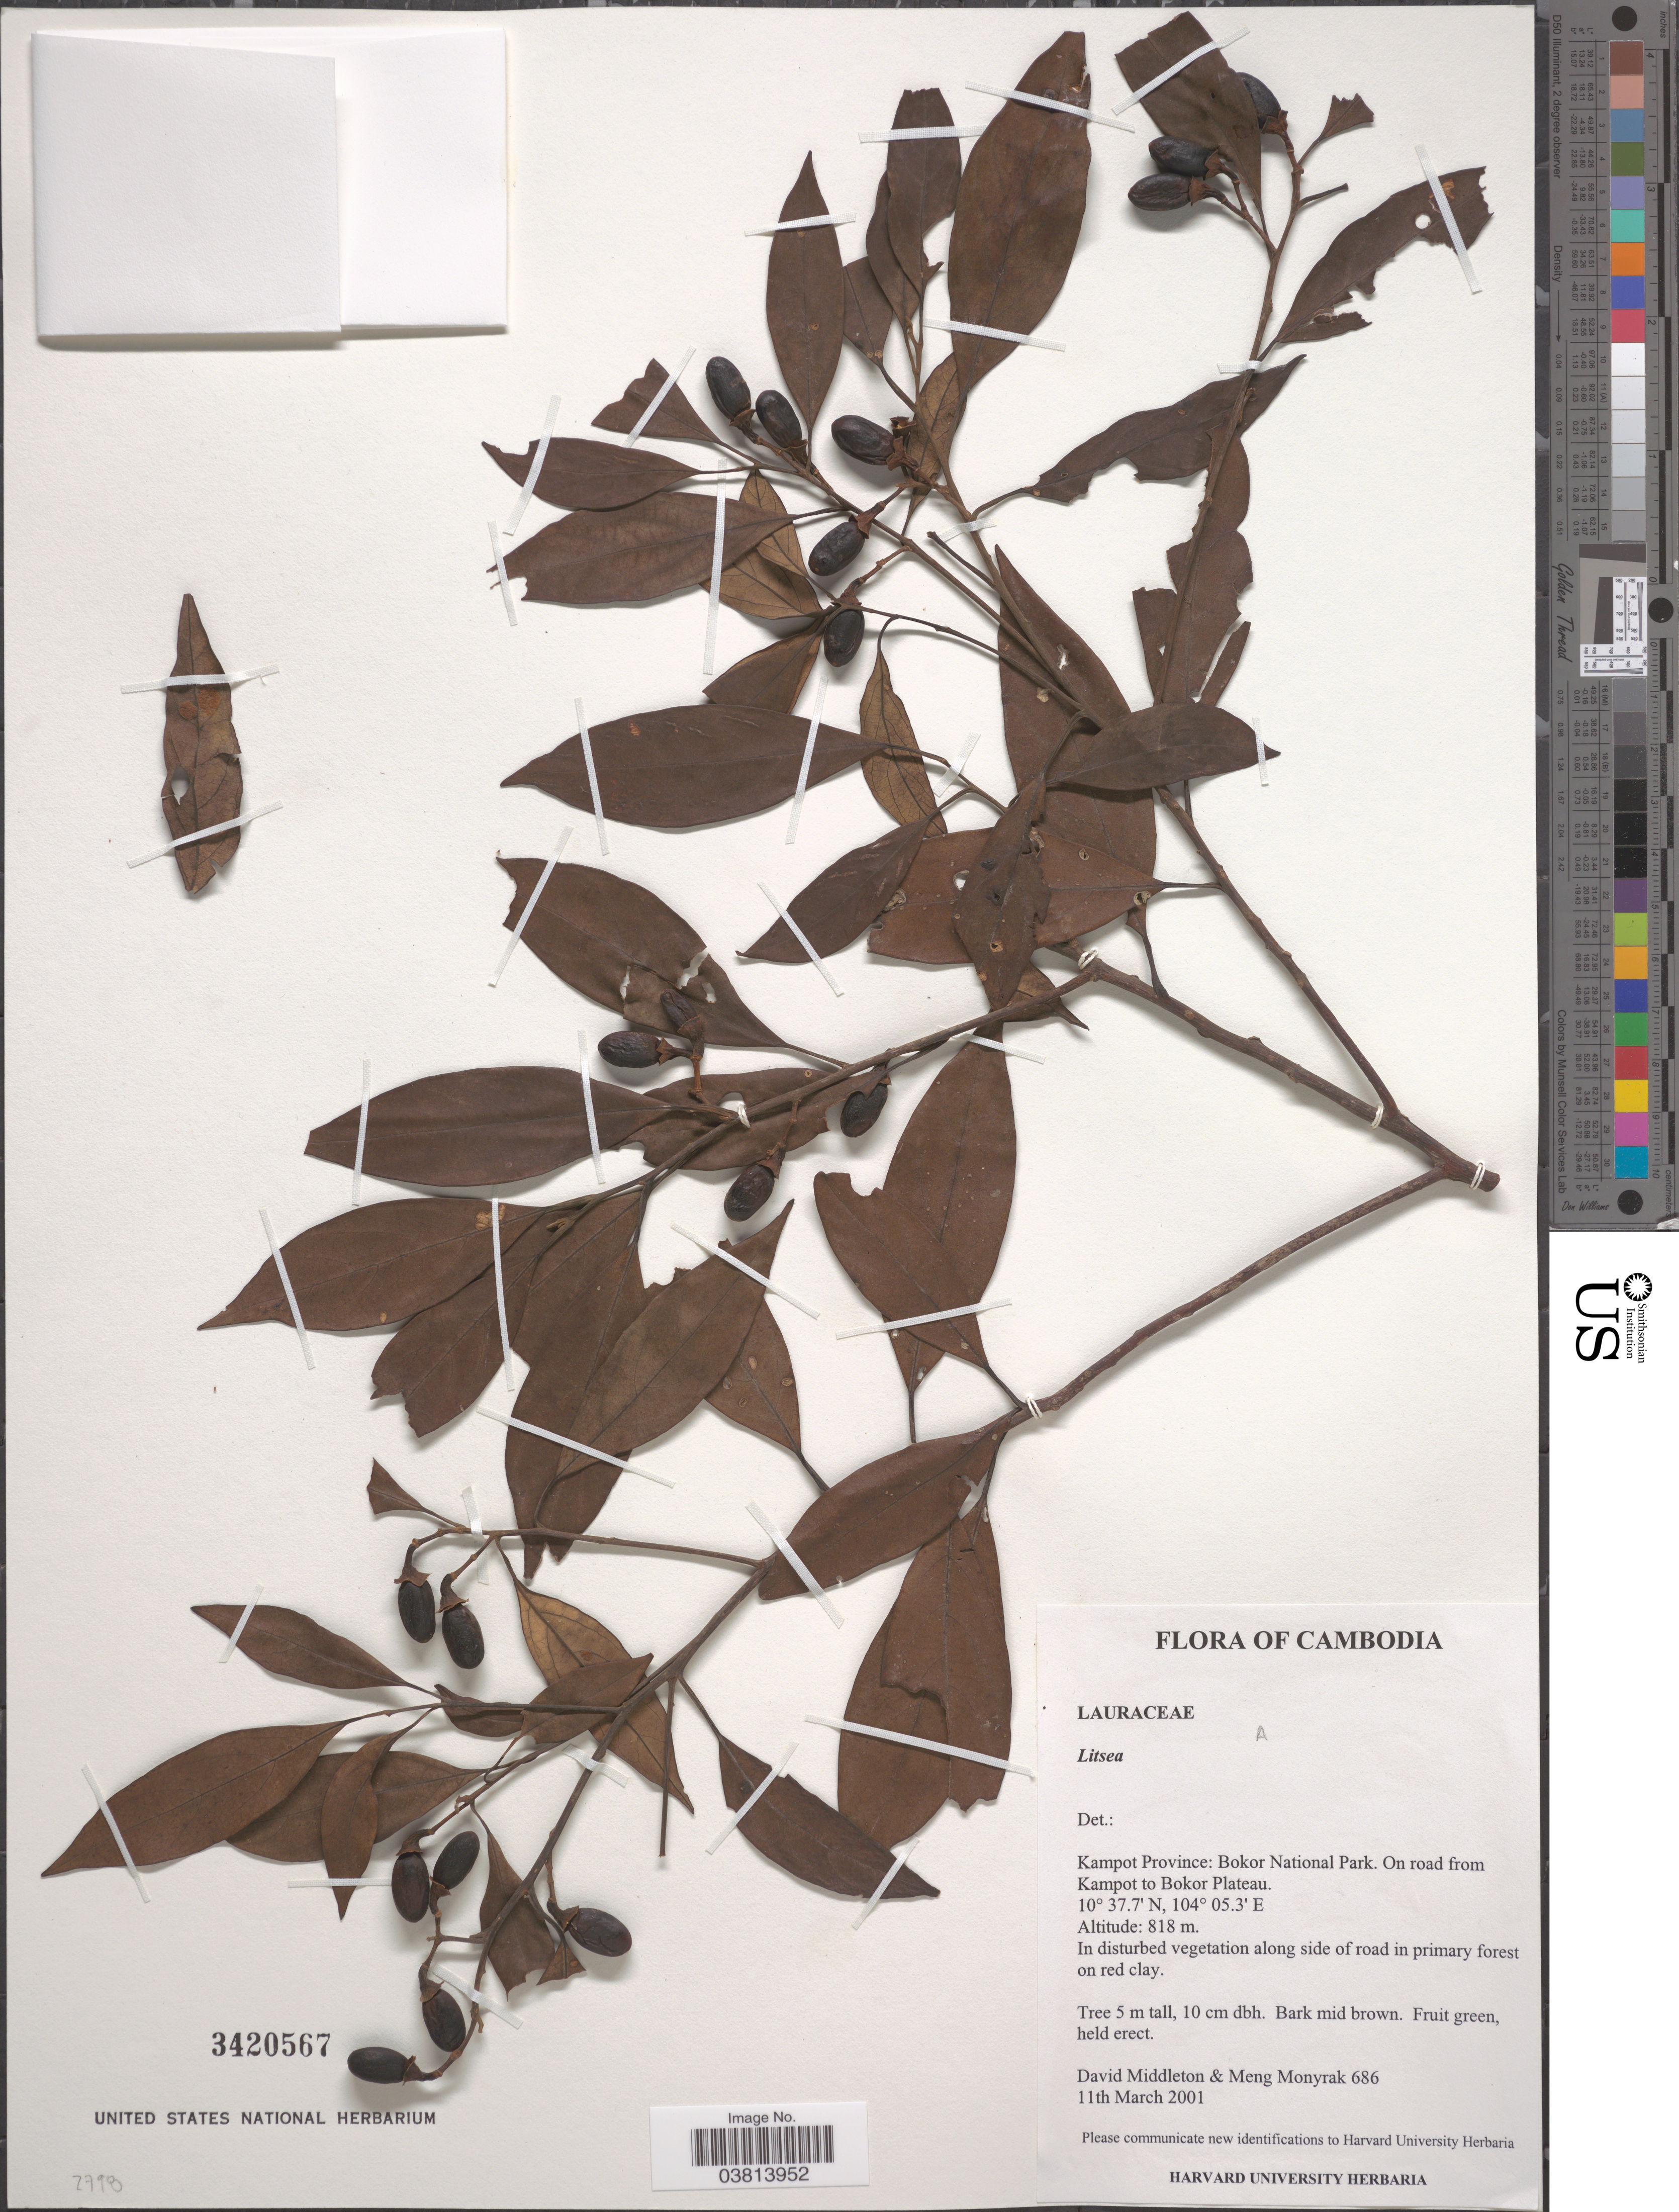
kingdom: Plantae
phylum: Tracheophyta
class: Magnoliopsida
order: Laurales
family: Lauraceae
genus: Litsea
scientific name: Litsea sp.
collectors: D. J. Middleton & M. Monyrak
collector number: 686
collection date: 2001-03-11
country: Cambodia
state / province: Kâmpât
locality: Kampot Province: Bokor National Park. On road from Kampot to Bokor Plateau.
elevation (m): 818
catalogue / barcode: US 3420567